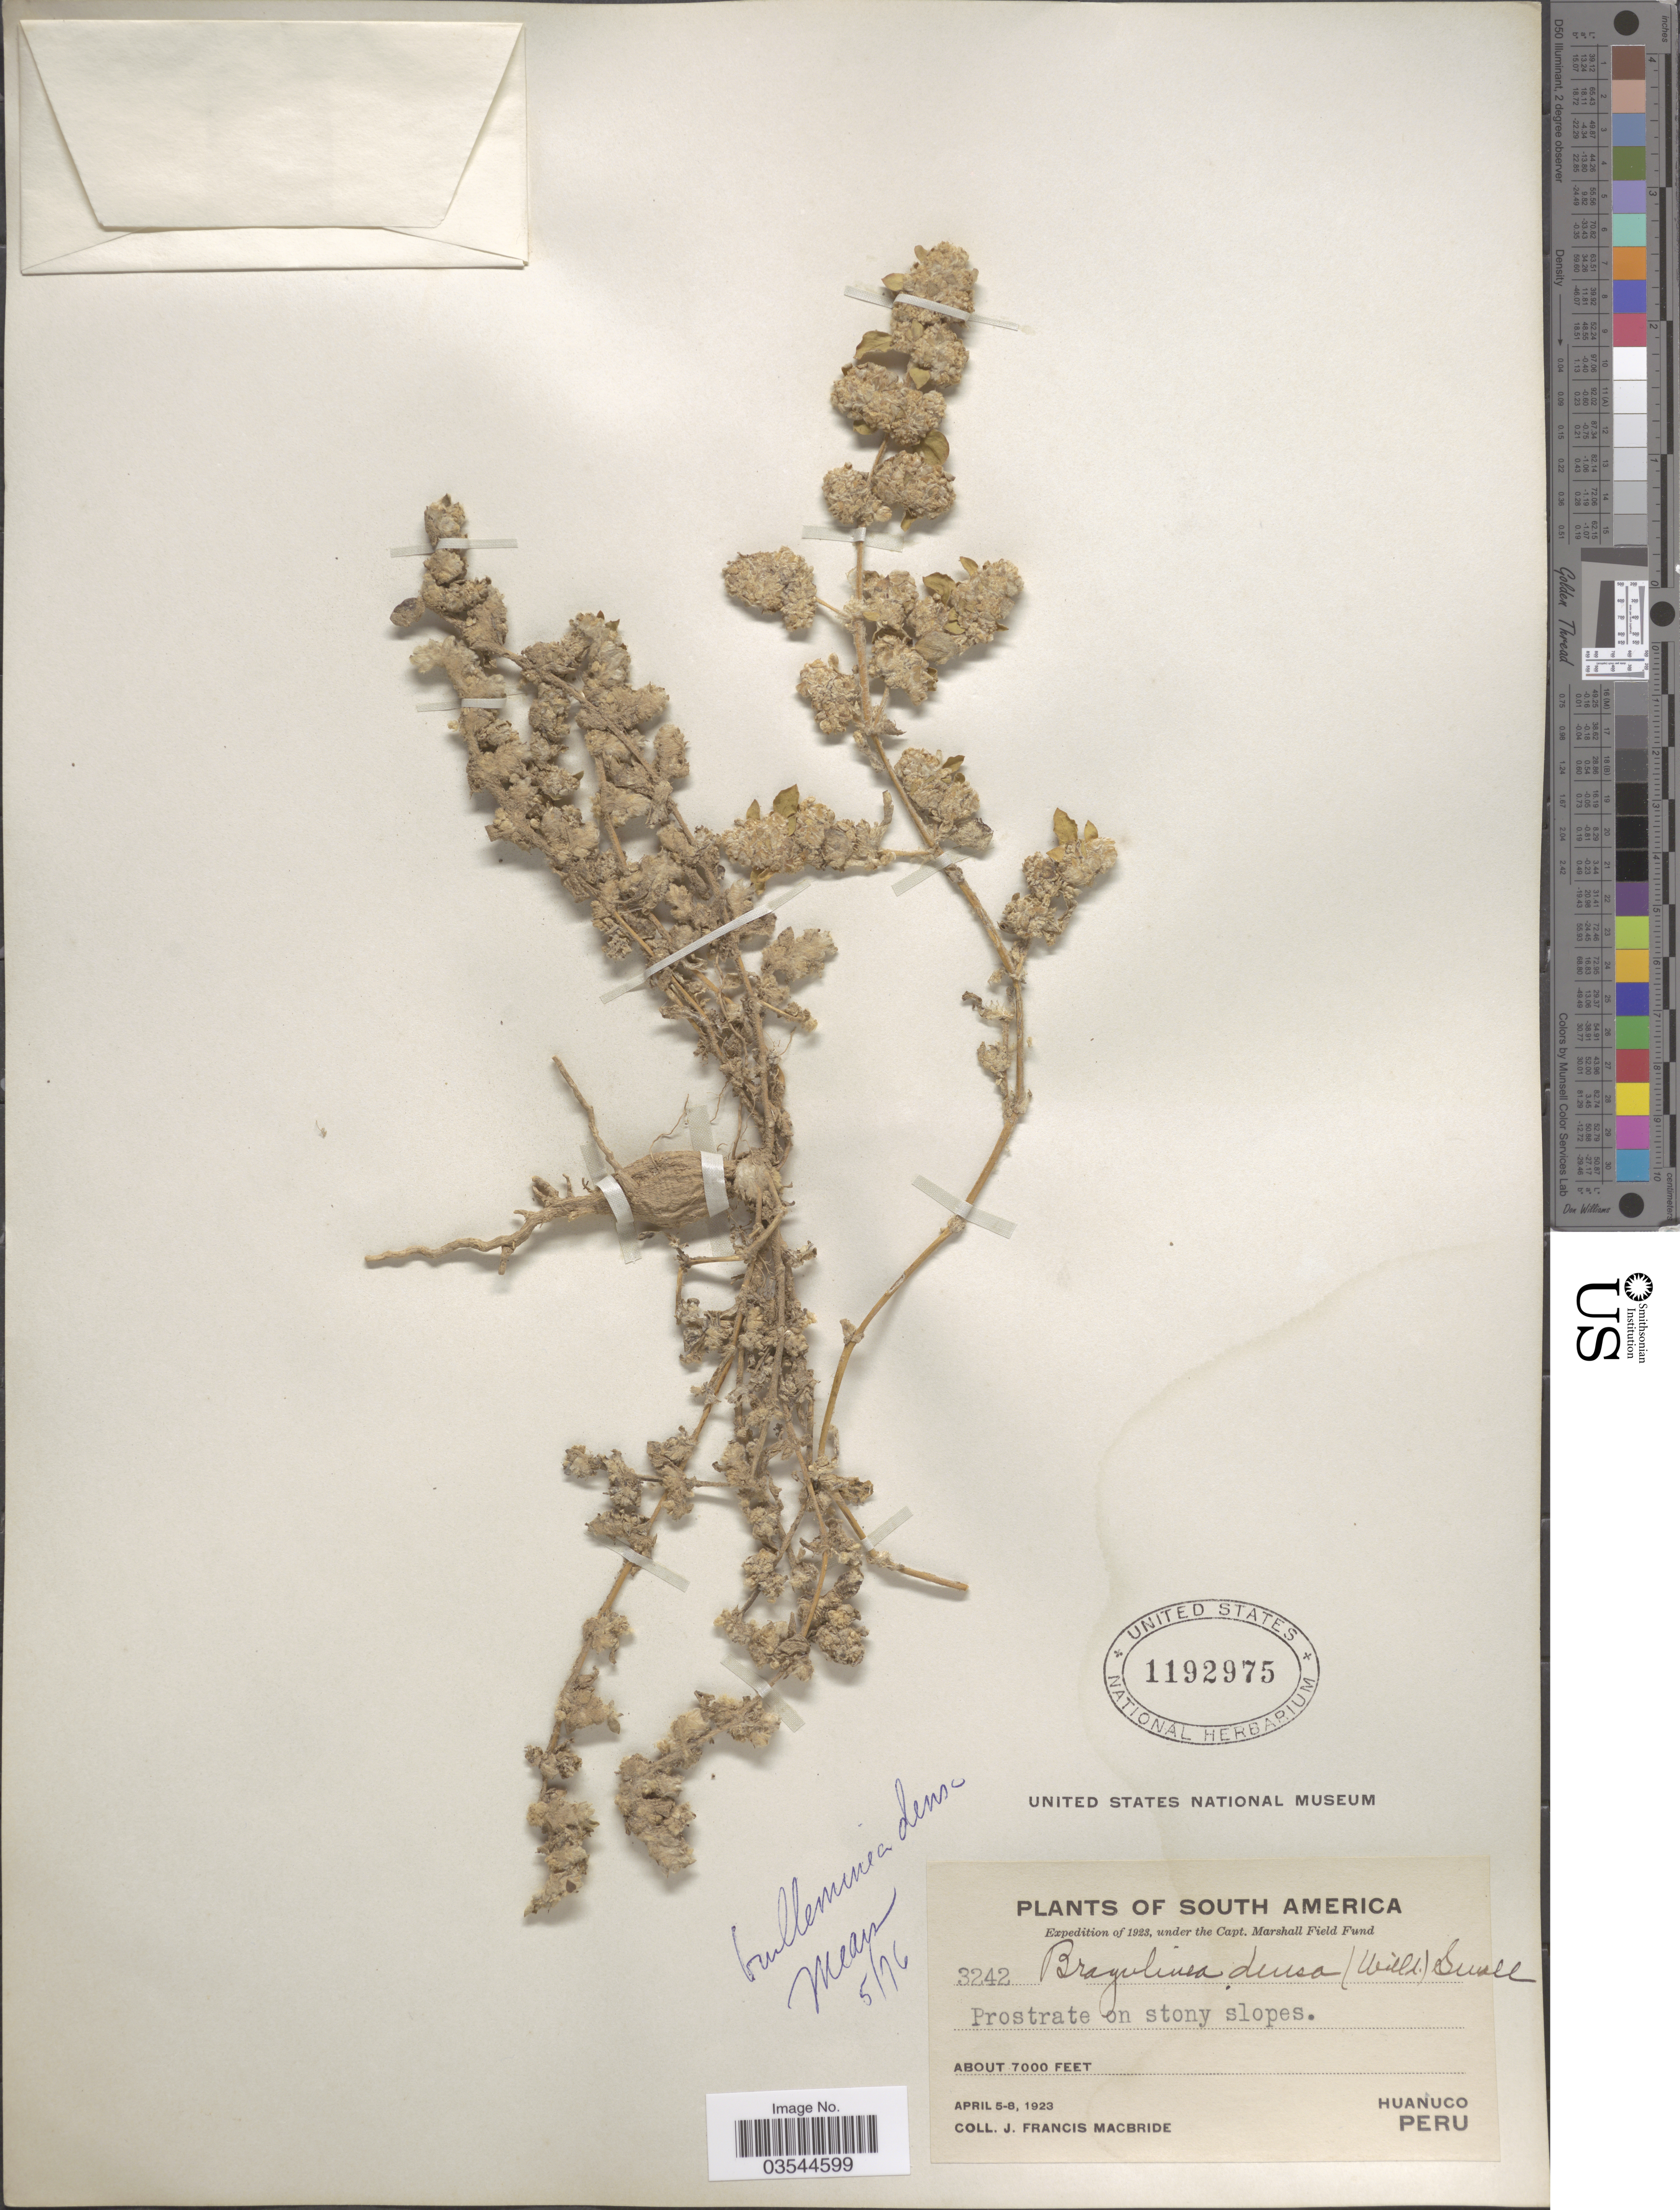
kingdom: Plantae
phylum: Tracheophyta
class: Magnoliopsida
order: Caryophyllales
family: Amaranthaceae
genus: Guilleminea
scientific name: Guilleminea densa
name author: (Humb. & Bonpl. ex Schult.) Moq.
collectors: J. F. Macbride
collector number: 3242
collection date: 1923-04-05/1923-04-08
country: Peru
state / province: Huánuco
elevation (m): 2134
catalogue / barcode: US 1192975